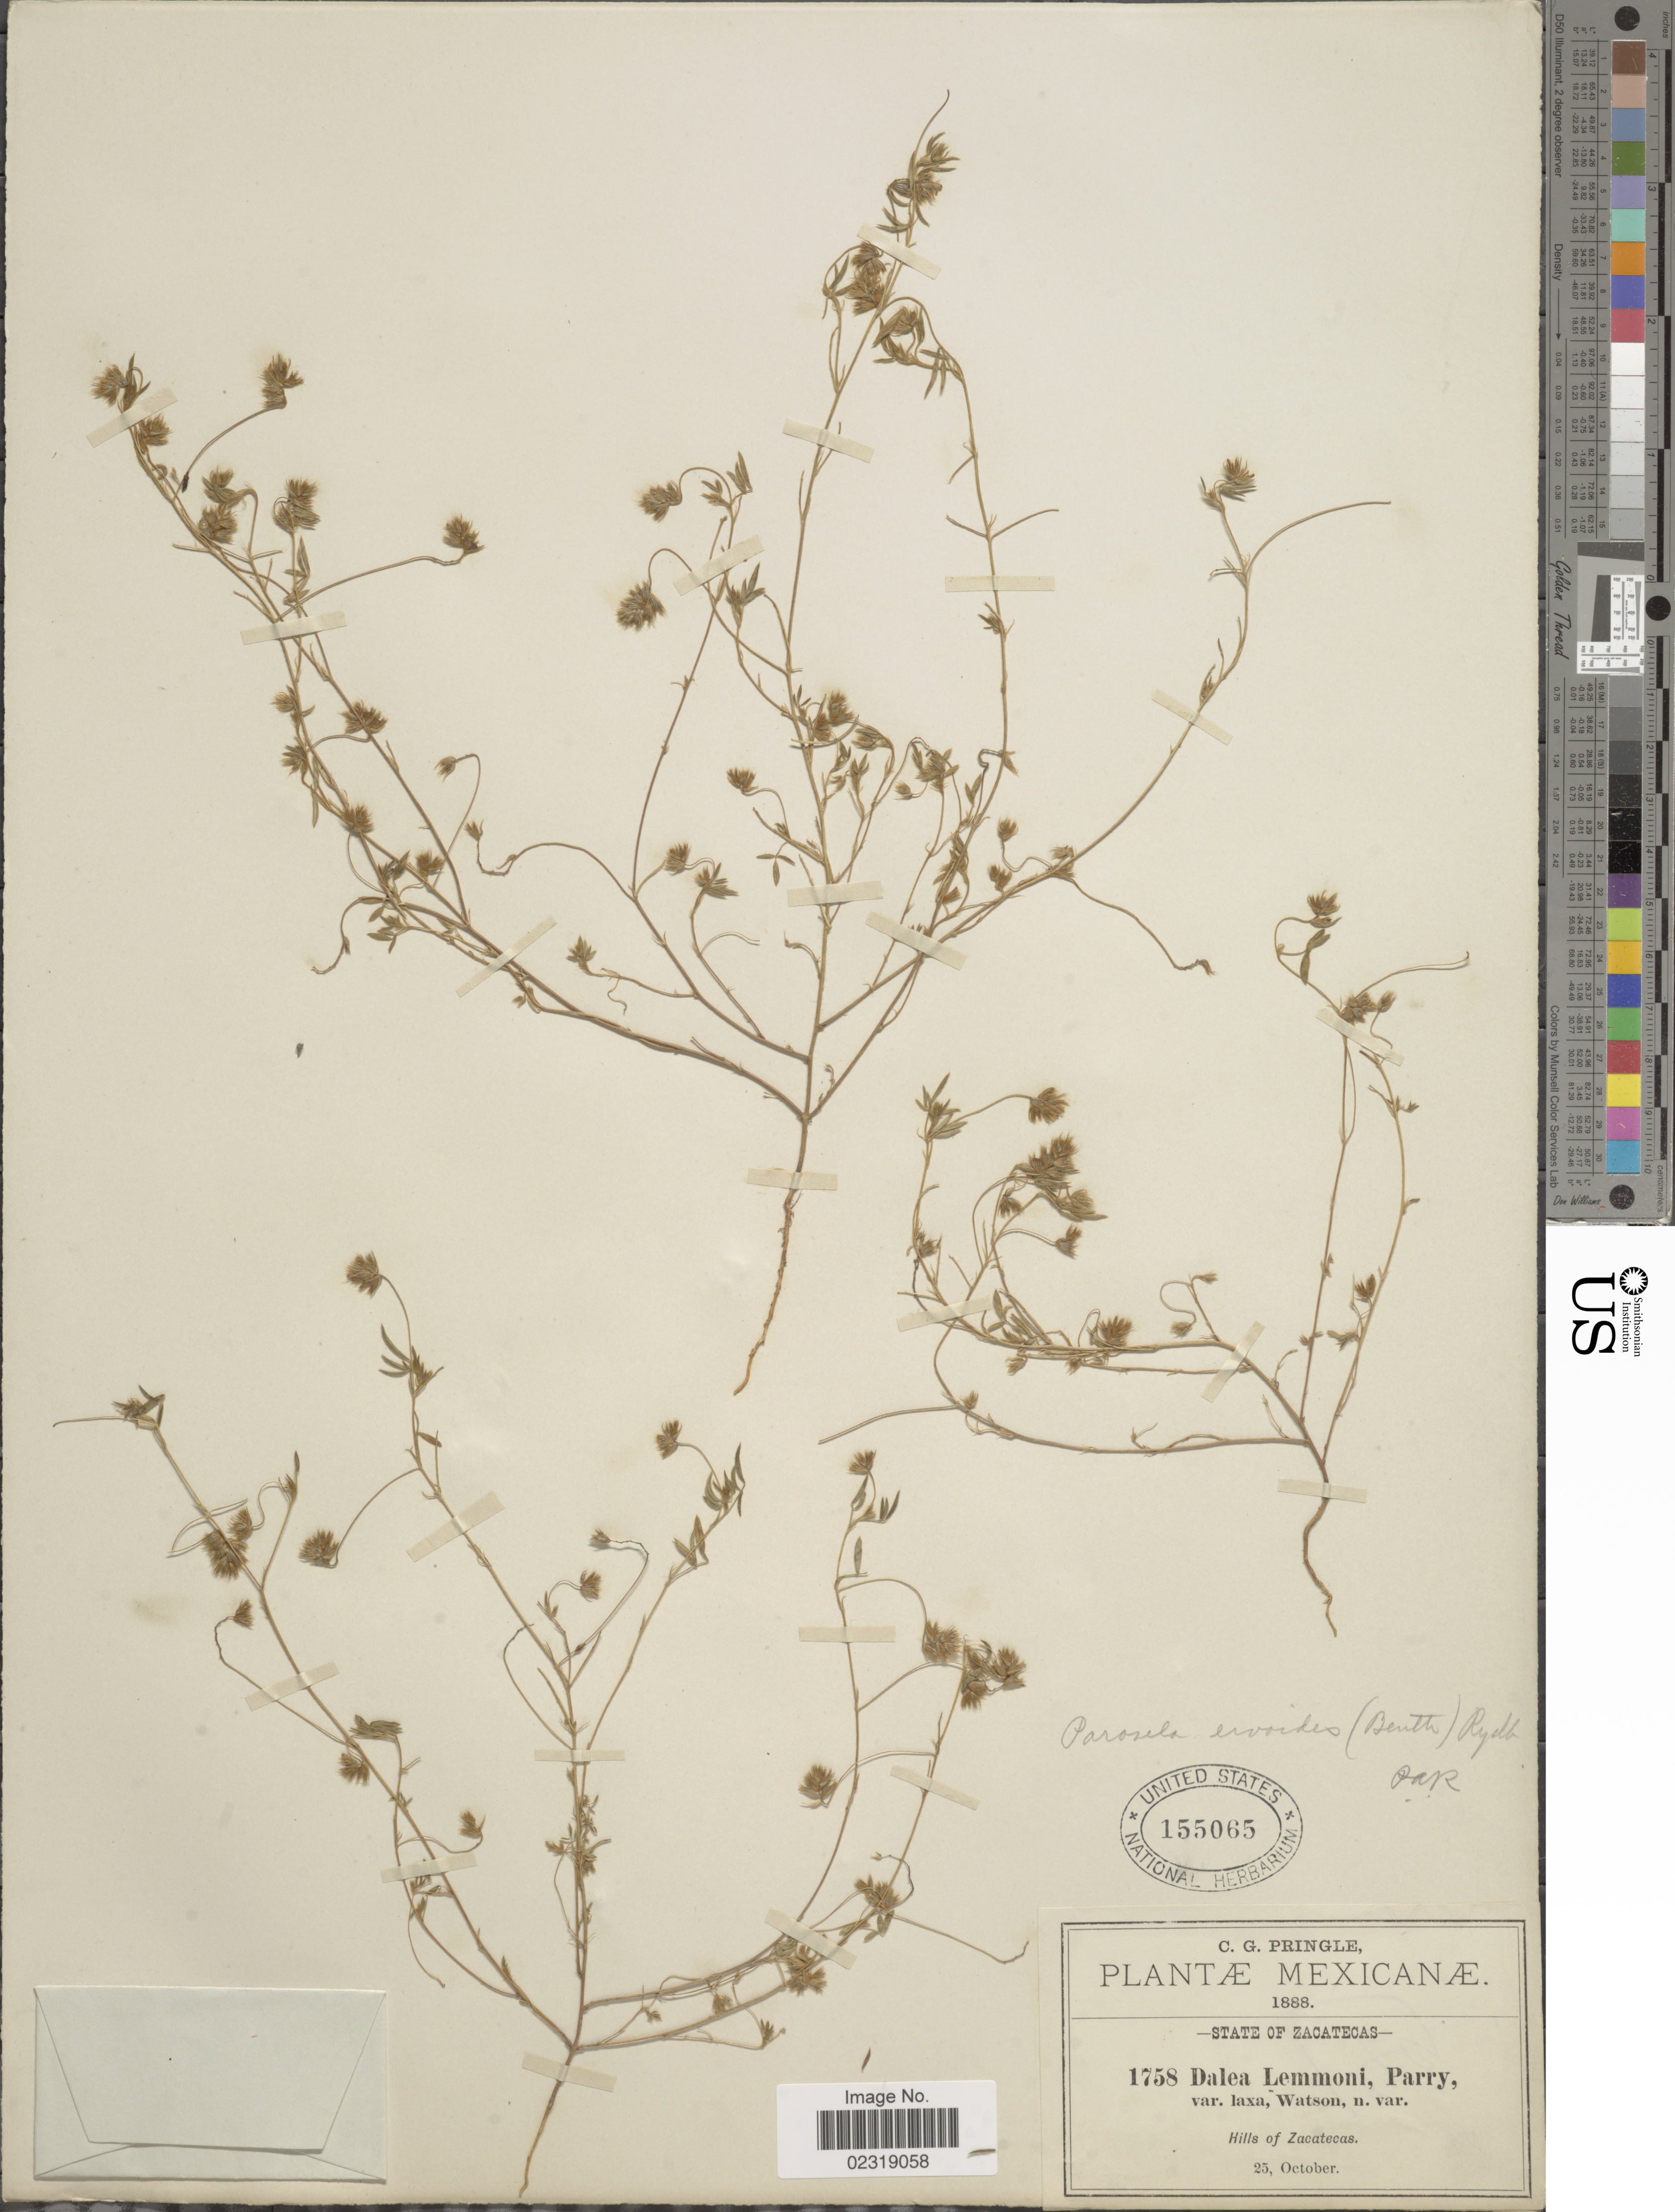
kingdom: Plantae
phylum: Tracheophyta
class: Magnoliopsida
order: Fabales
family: Fabaceae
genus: Dalea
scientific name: Dalea cliffortiana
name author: Willd.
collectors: C. G. Pringle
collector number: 1758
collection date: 1888-10-25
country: Mexico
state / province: Zacatecas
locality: State of Zacatecas, Hills of Zacatecas.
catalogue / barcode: US 155065